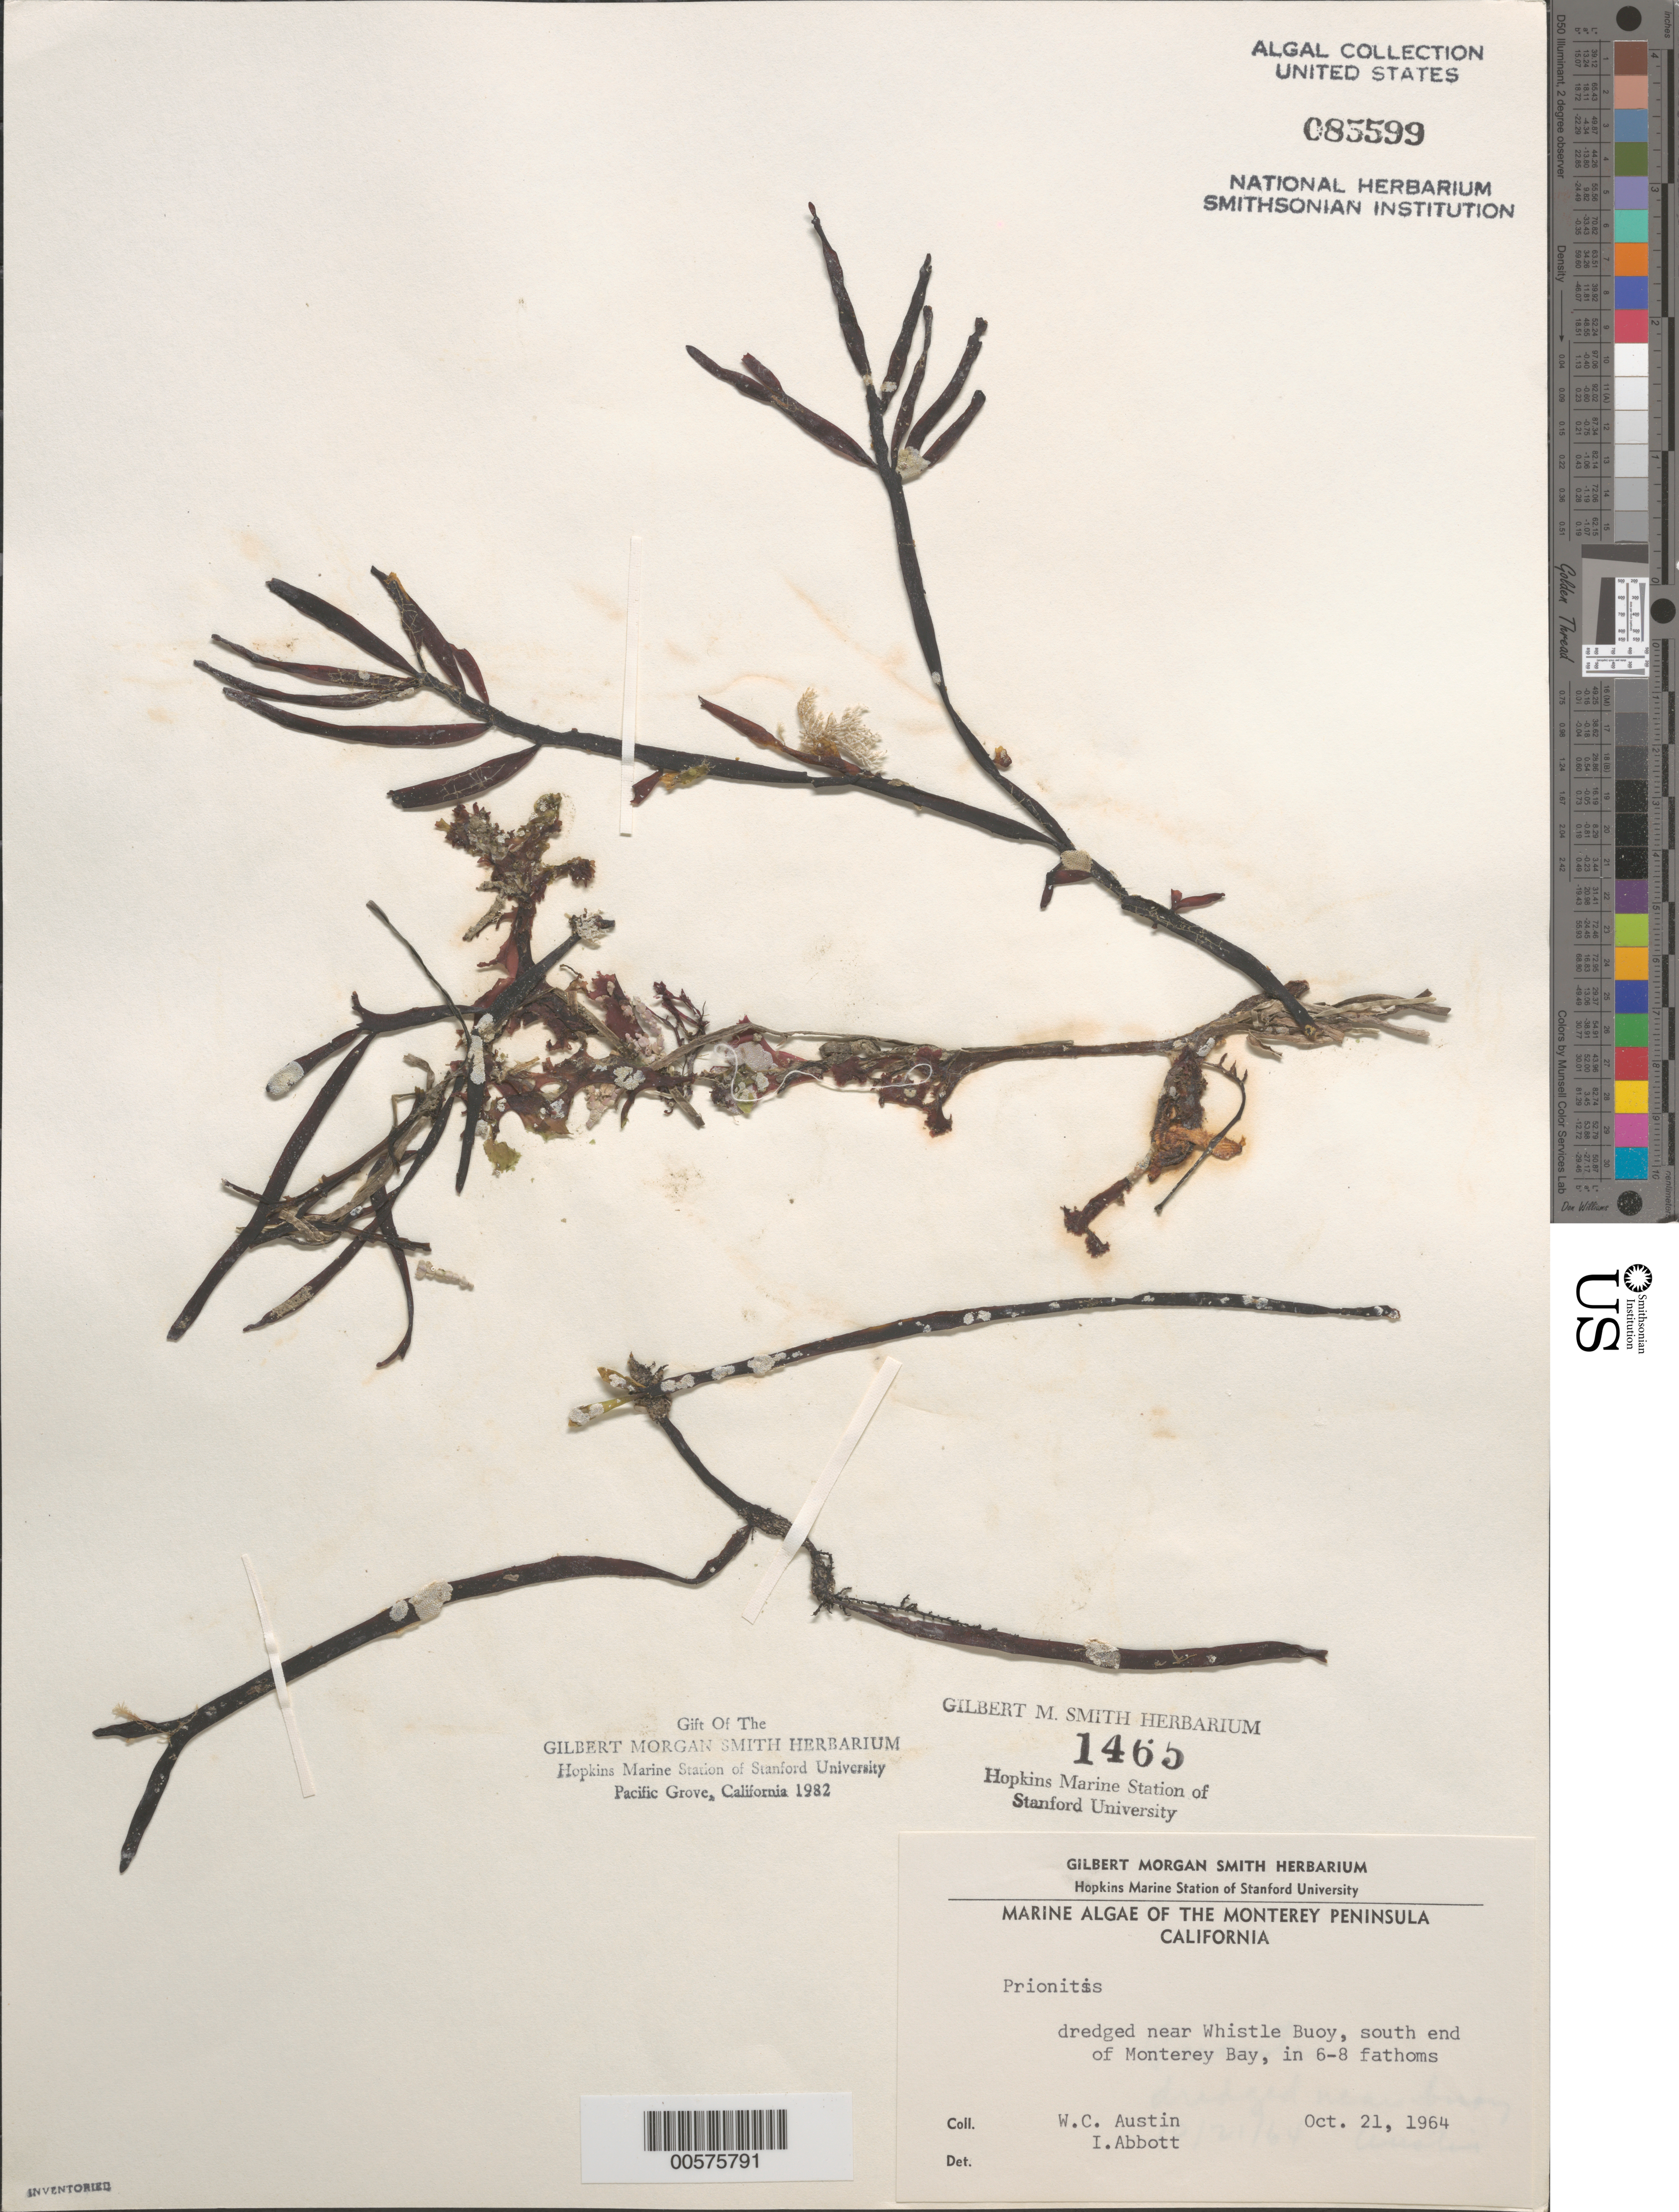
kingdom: Plantae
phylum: Rhodophyta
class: Florideophyceae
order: Cryptonemiales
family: Cryptonemiaceae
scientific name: Prionitis sp.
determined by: Abbott, Isabella A.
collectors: W. Austin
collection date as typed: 21 Oct 1964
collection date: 1964-10-21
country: United States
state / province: California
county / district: Monterey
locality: Monterey Bay, near whistle buoy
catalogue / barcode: US 85599